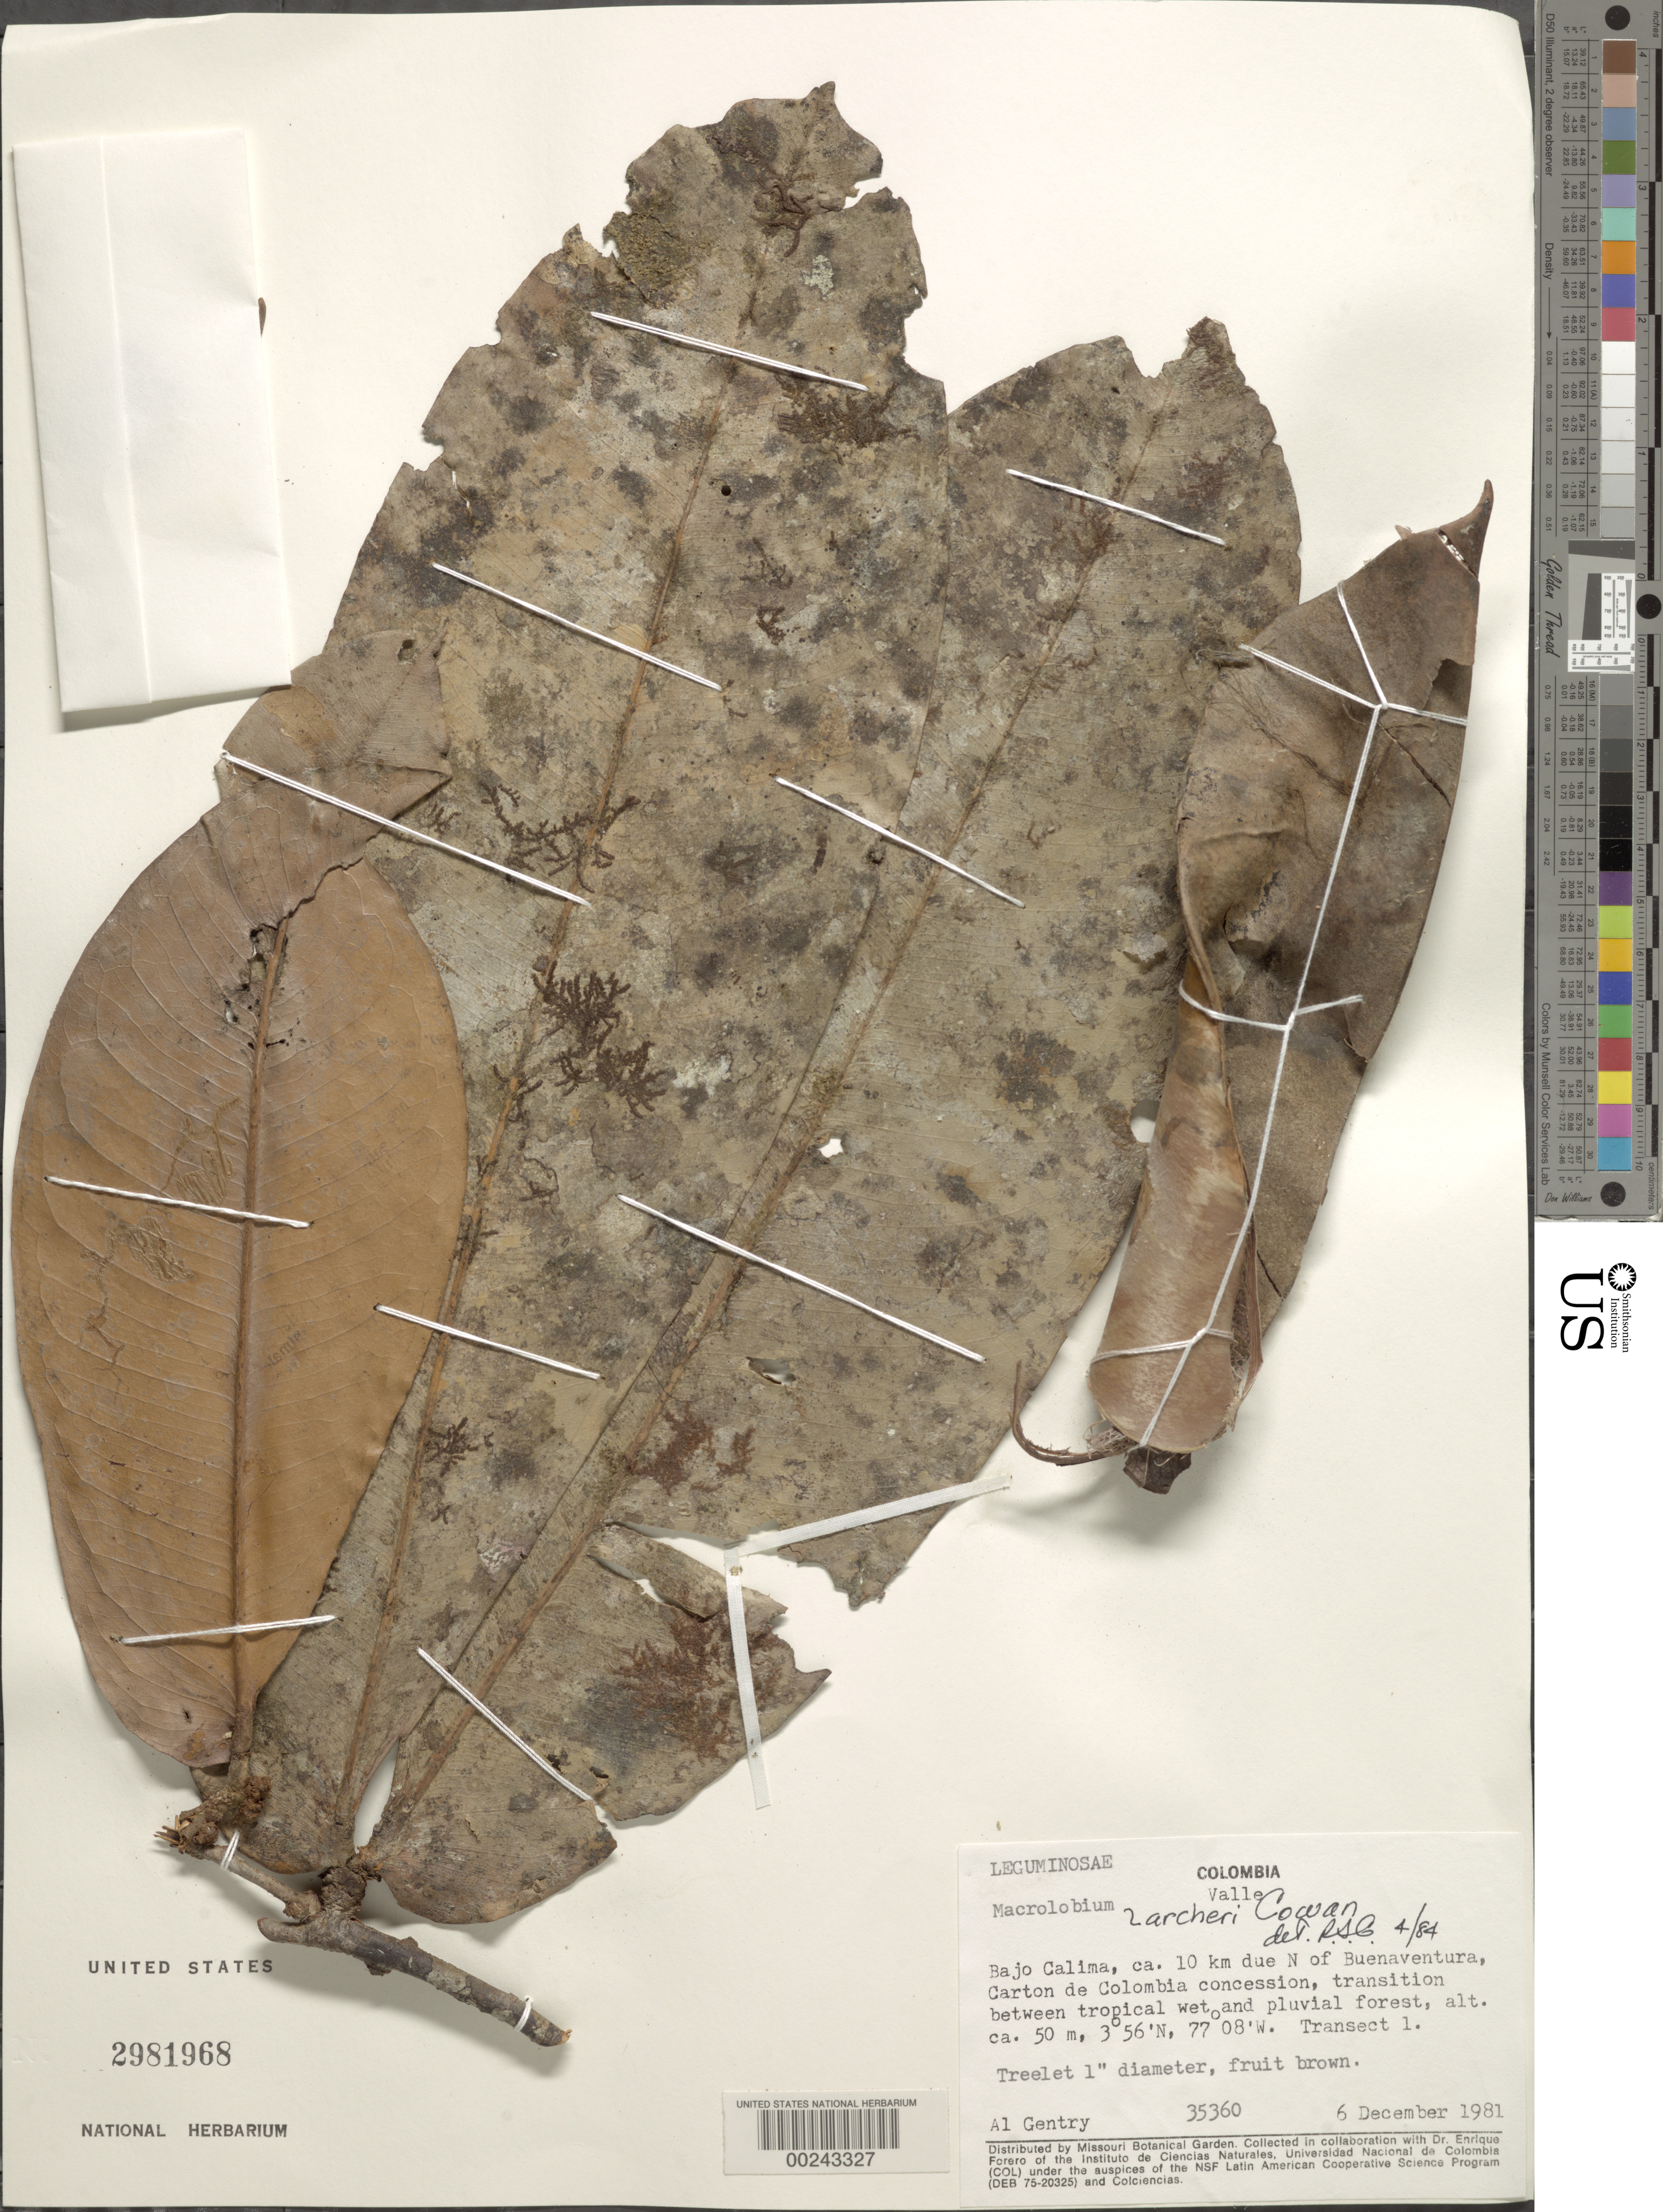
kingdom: Plantae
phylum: Tracheophyta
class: Magnoliopsida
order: Fabales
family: Fabaceae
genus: Macrolobium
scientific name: Macrolobium sp. nov.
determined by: Trujillo, A. M.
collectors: A. H. Gentry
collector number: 35360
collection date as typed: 06 Dec 1981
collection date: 1981-12-06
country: Colombia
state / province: Valle del Cauca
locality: Bajo Calima, ca 10 km due no of Buena Ventura, carton de Colombia concession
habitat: Transition between tropical wet and pluvial forest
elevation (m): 260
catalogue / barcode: US 2981968